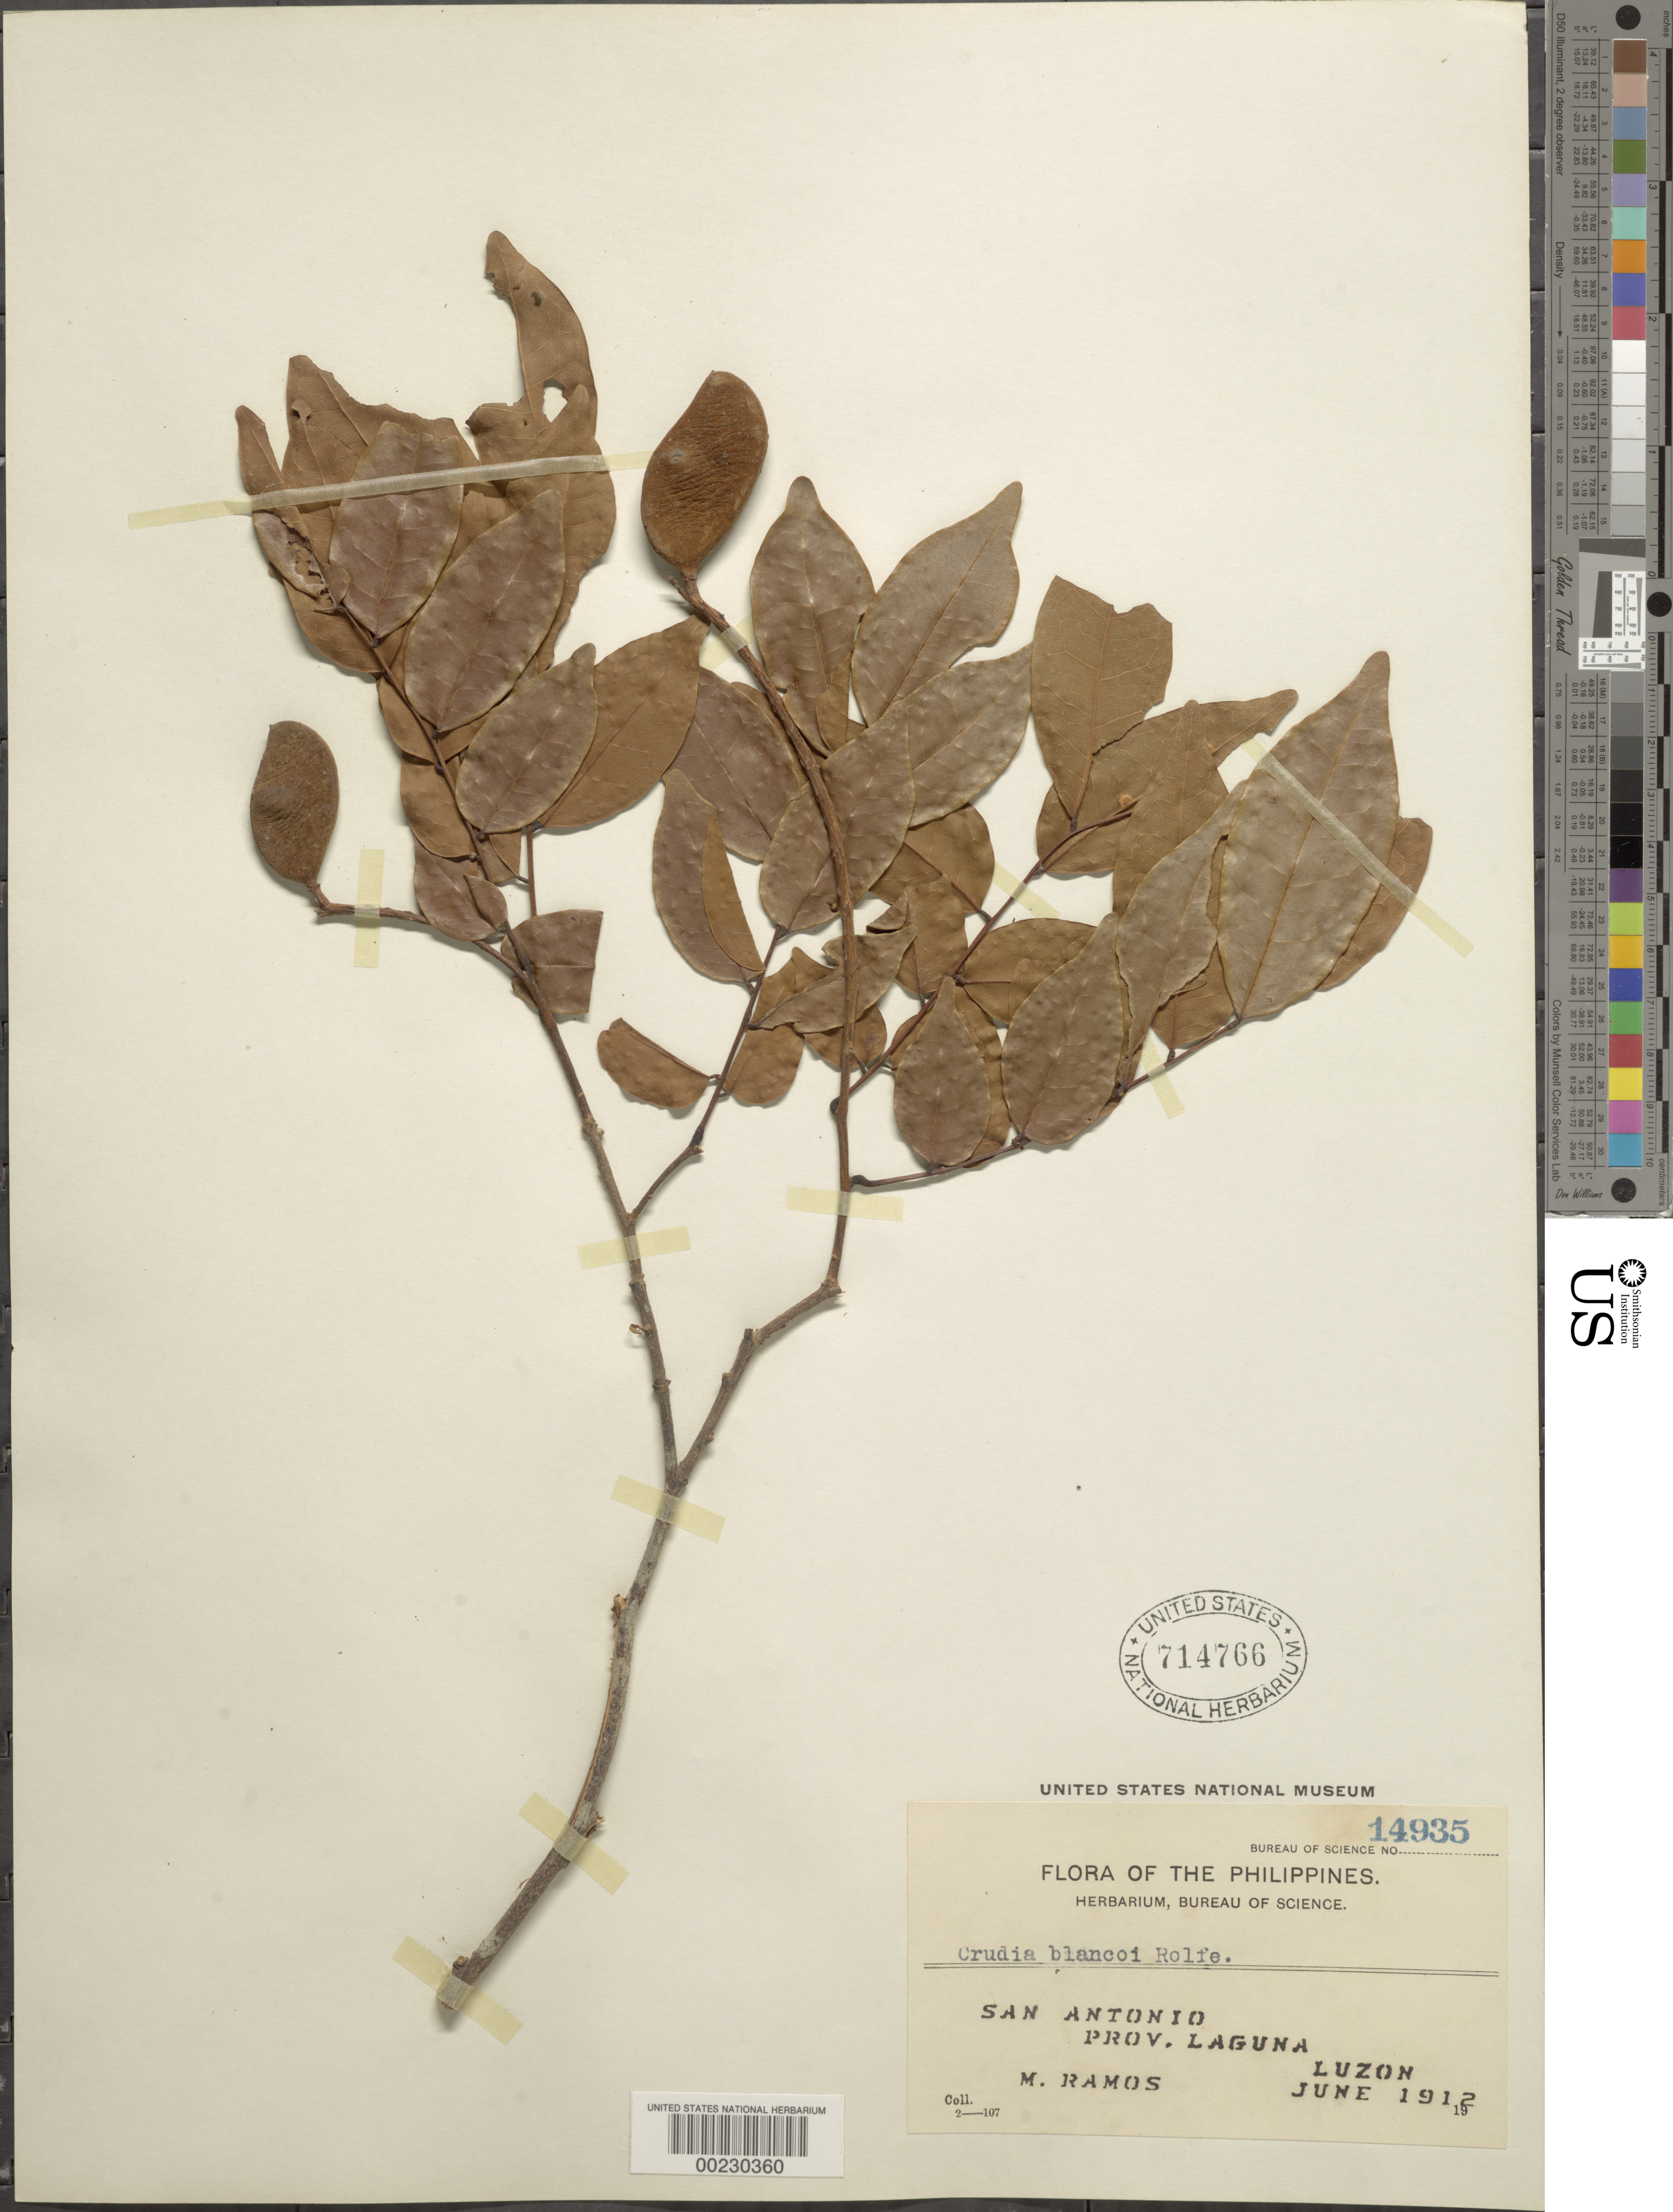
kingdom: Plantae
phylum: Tracheophyta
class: Magnoliopsida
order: Fabales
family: Fabaceae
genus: Crudia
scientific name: Crudia blancoi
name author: Rolfe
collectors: M. Ramos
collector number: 14935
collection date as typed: Jun 1912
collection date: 1912-06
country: Philippines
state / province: Calabarzon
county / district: Laguna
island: Luzon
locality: San antonio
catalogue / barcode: US 714766